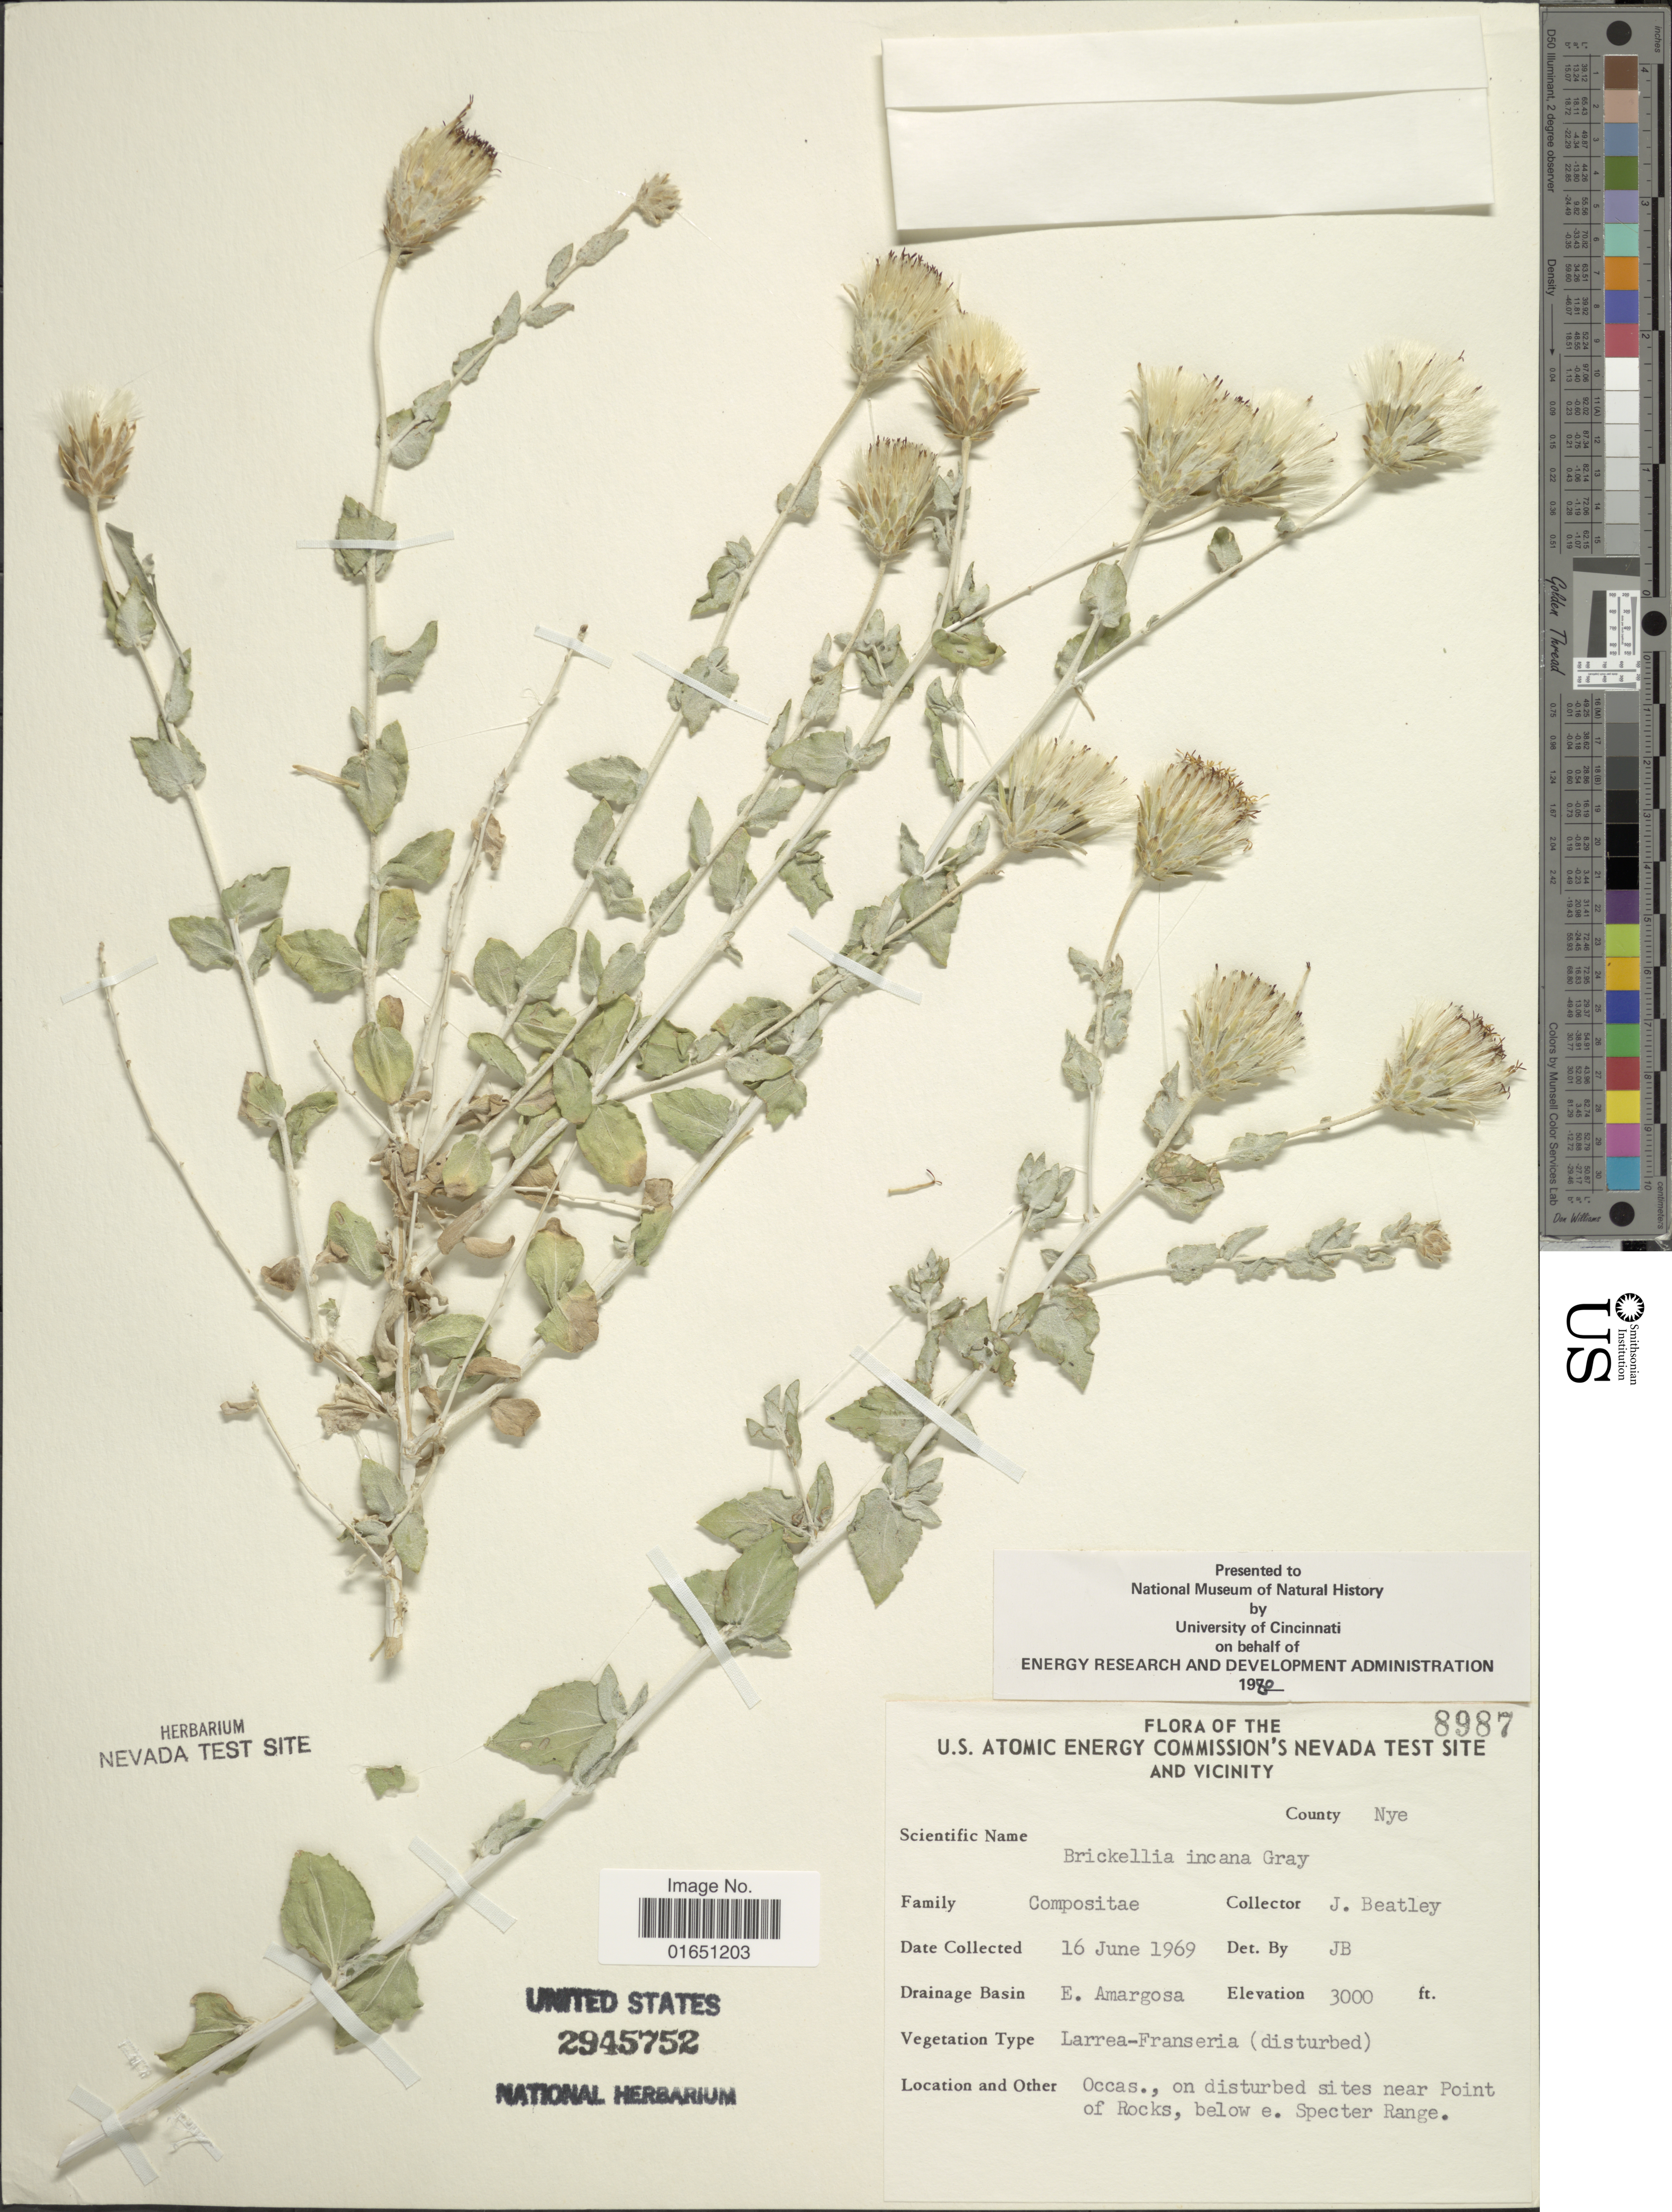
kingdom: Plantae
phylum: Tracheophyta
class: Magnoliopsida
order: Asterales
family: Asteraceae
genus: Brickellia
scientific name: Brickellia incana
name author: A. Gray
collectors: J. C. Beatley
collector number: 8987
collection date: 1969-06-16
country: United States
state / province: Nevada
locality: U. S. Atomic Energy Commission's Nevada Test Site and VicinityCounty Nye, Drainage Basin: E. Amargosa, Occas., on disturbed sites near Point of Rocks, below e. Specter Range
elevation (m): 914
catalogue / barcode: US 2945752